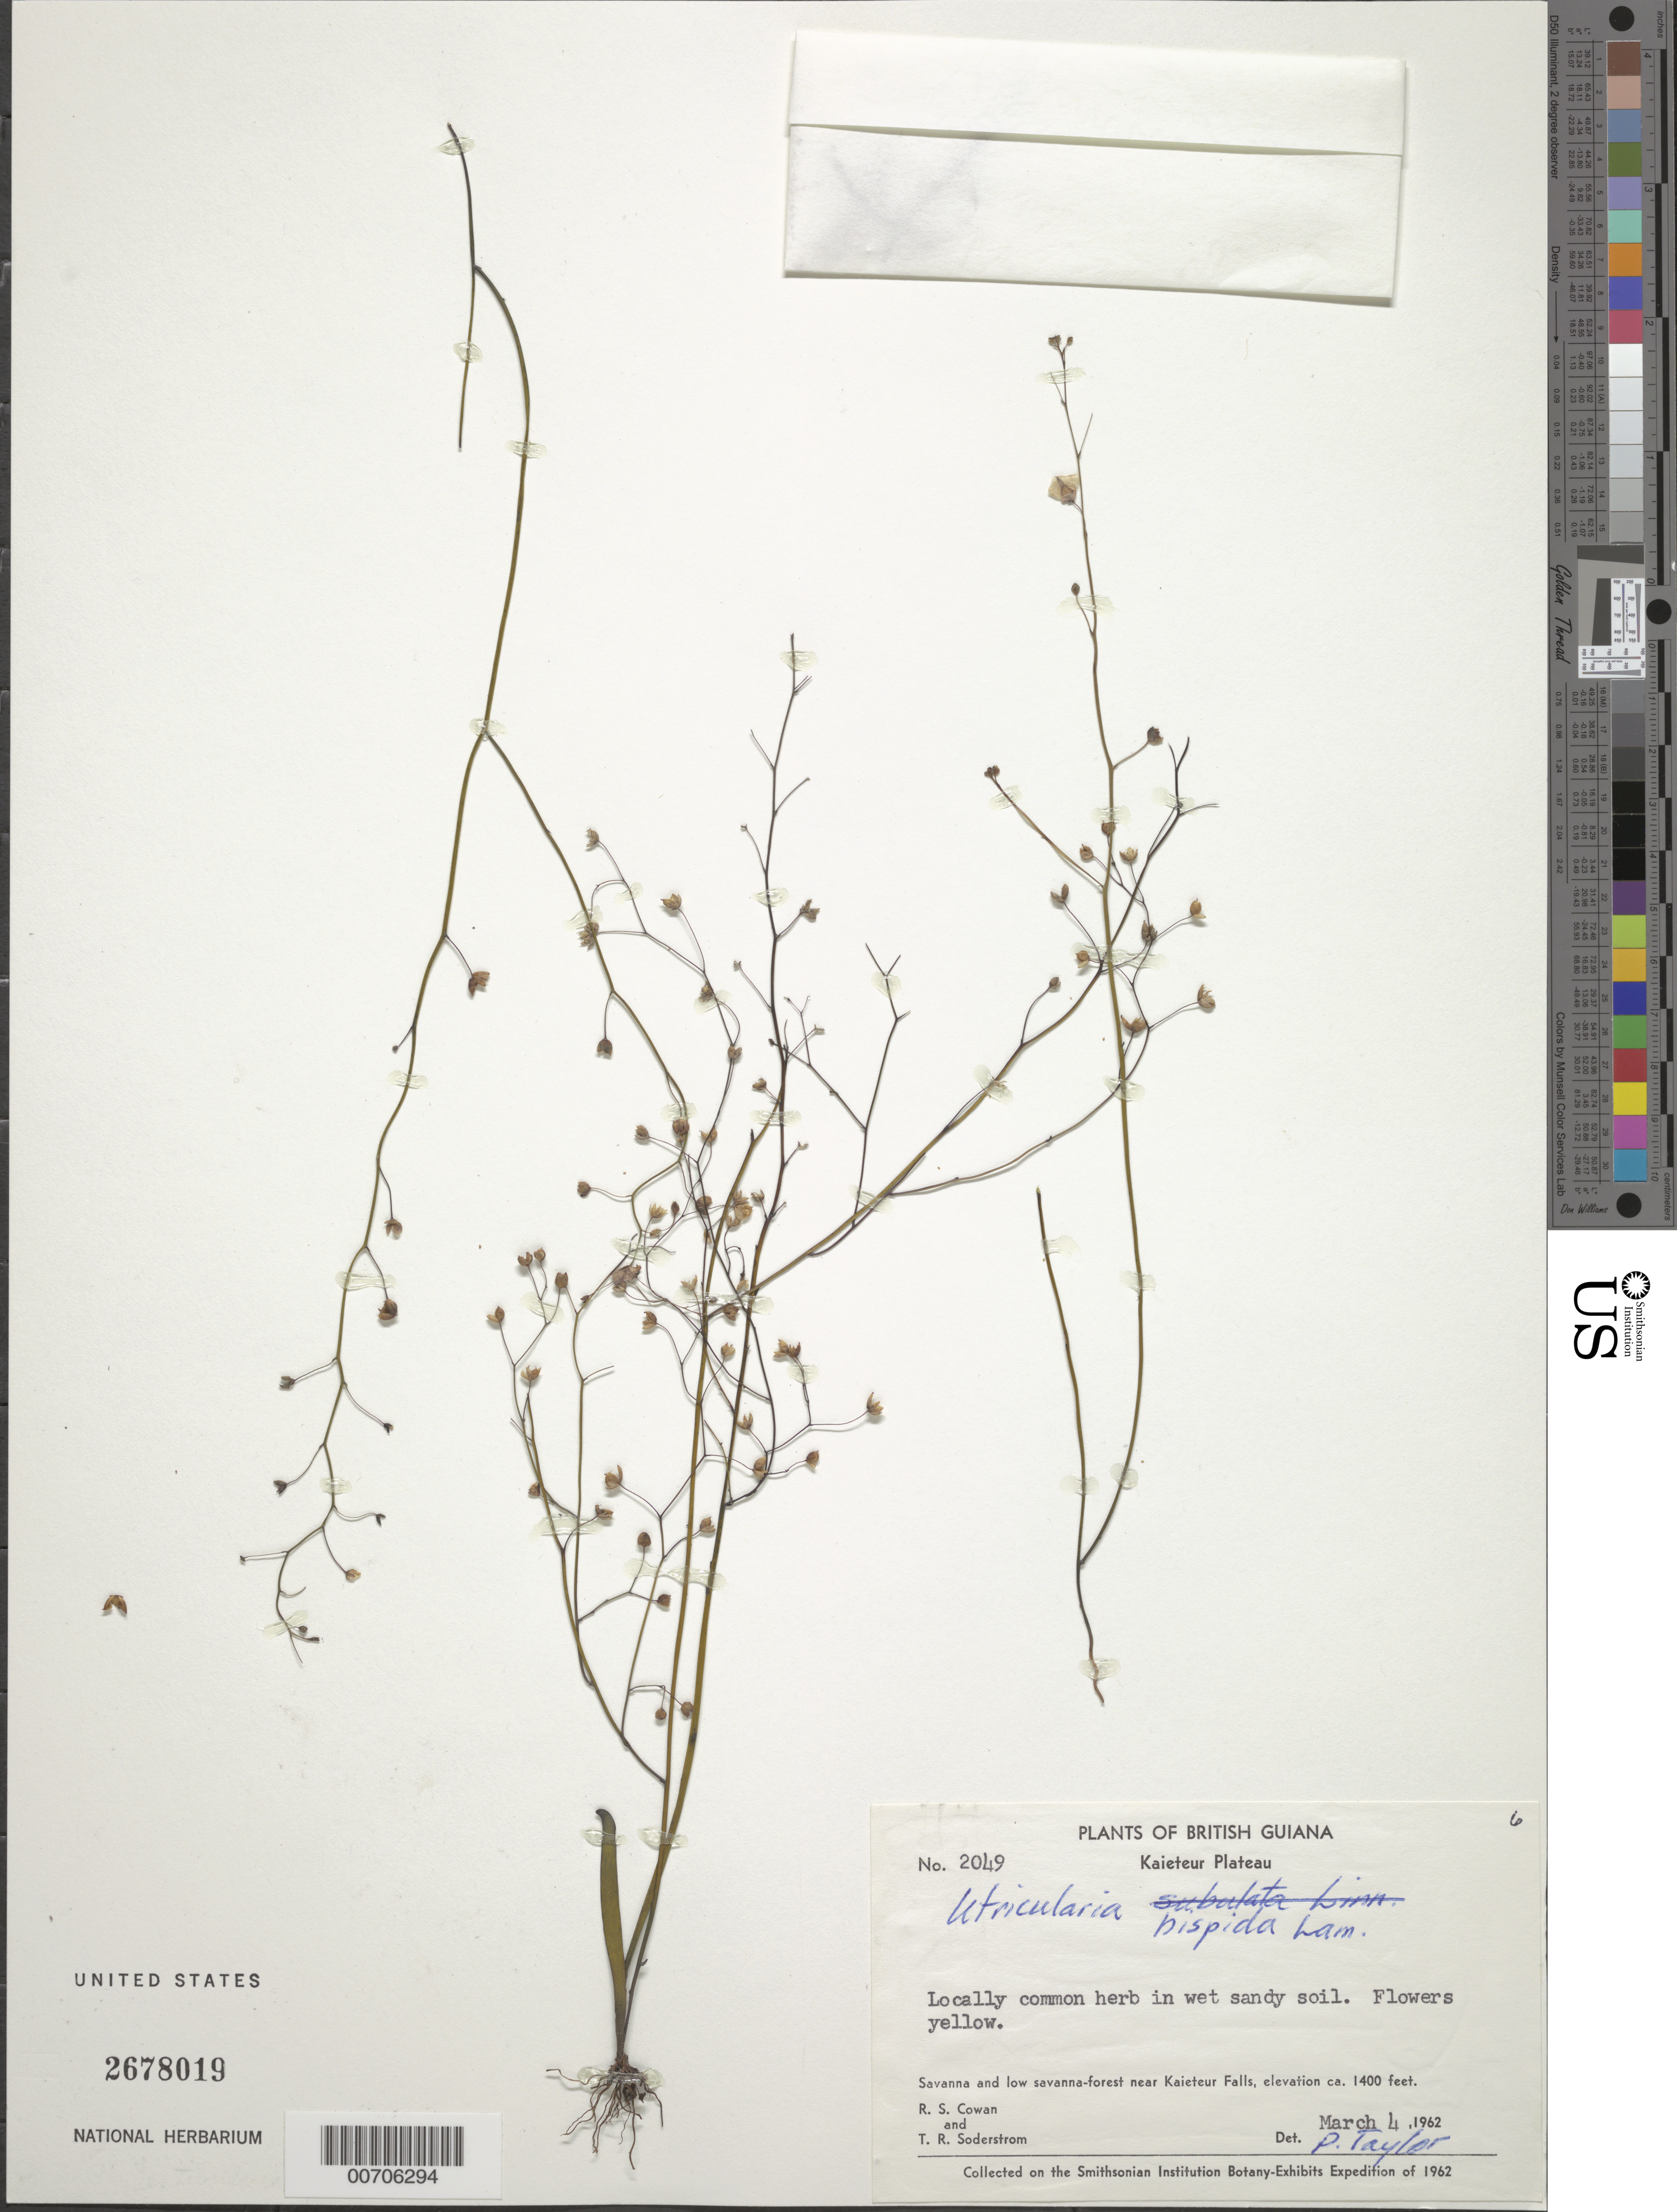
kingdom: Plantae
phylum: Tracheophyta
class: Magnoliopsida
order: Lamiales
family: Lentibulariaceae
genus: Utricularia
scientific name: Utricularia hispida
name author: Lam.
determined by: Taylor, P.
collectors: R. S. Cowan & T. R. Soderstrom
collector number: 2049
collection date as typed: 4-Mar-62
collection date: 1962-03-04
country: Guyana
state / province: Potaro-Siparuni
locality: Kaieteur Falls, savanna near falls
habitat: Savanna, low savanna forest; in wet sandy soil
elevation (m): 427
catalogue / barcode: US 2678019